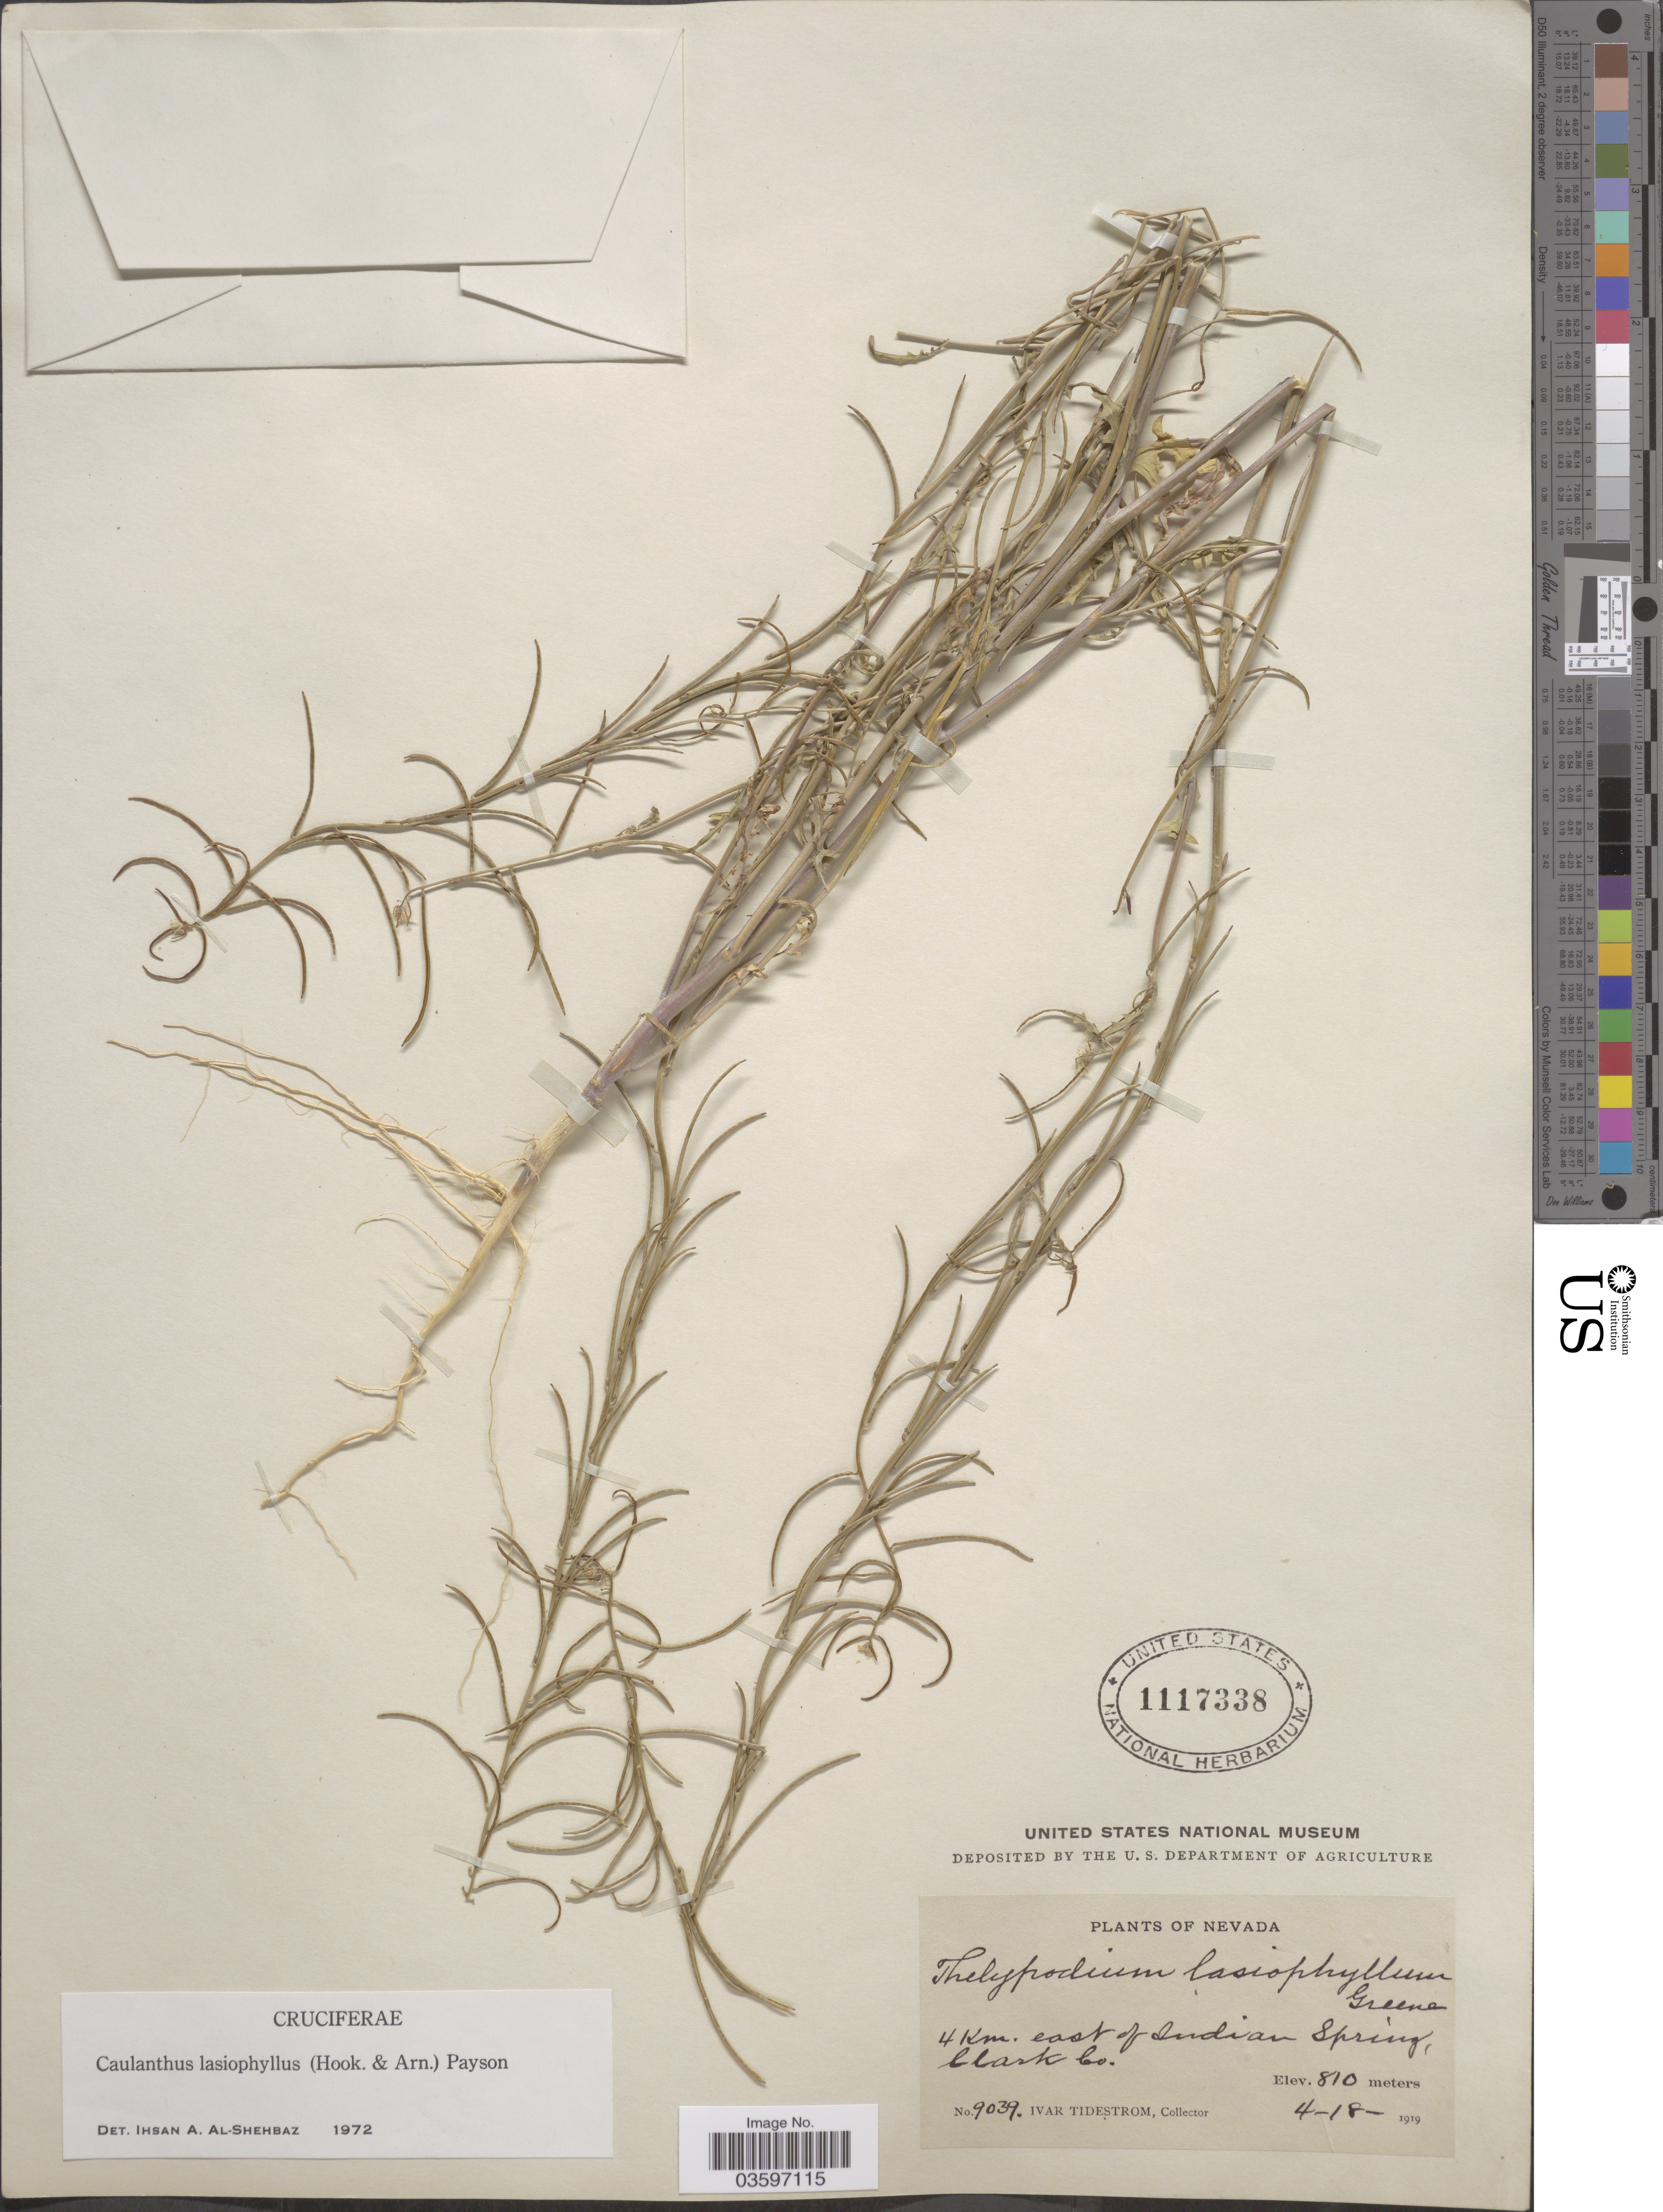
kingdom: Plantae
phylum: Tracheophyta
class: Magnoliopsida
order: Brassicales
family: Brassicaceae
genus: Caulanthus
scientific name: Caulanthus lasiophyllus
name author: (Hook. & Arn.) Payson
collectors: I. F. Tidestrom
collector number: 9039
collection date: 1919-04-18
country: United States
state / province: Nevada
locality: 4 km. east of Indian Spring, Clark Co.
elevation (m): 810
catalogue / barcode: US 1117338